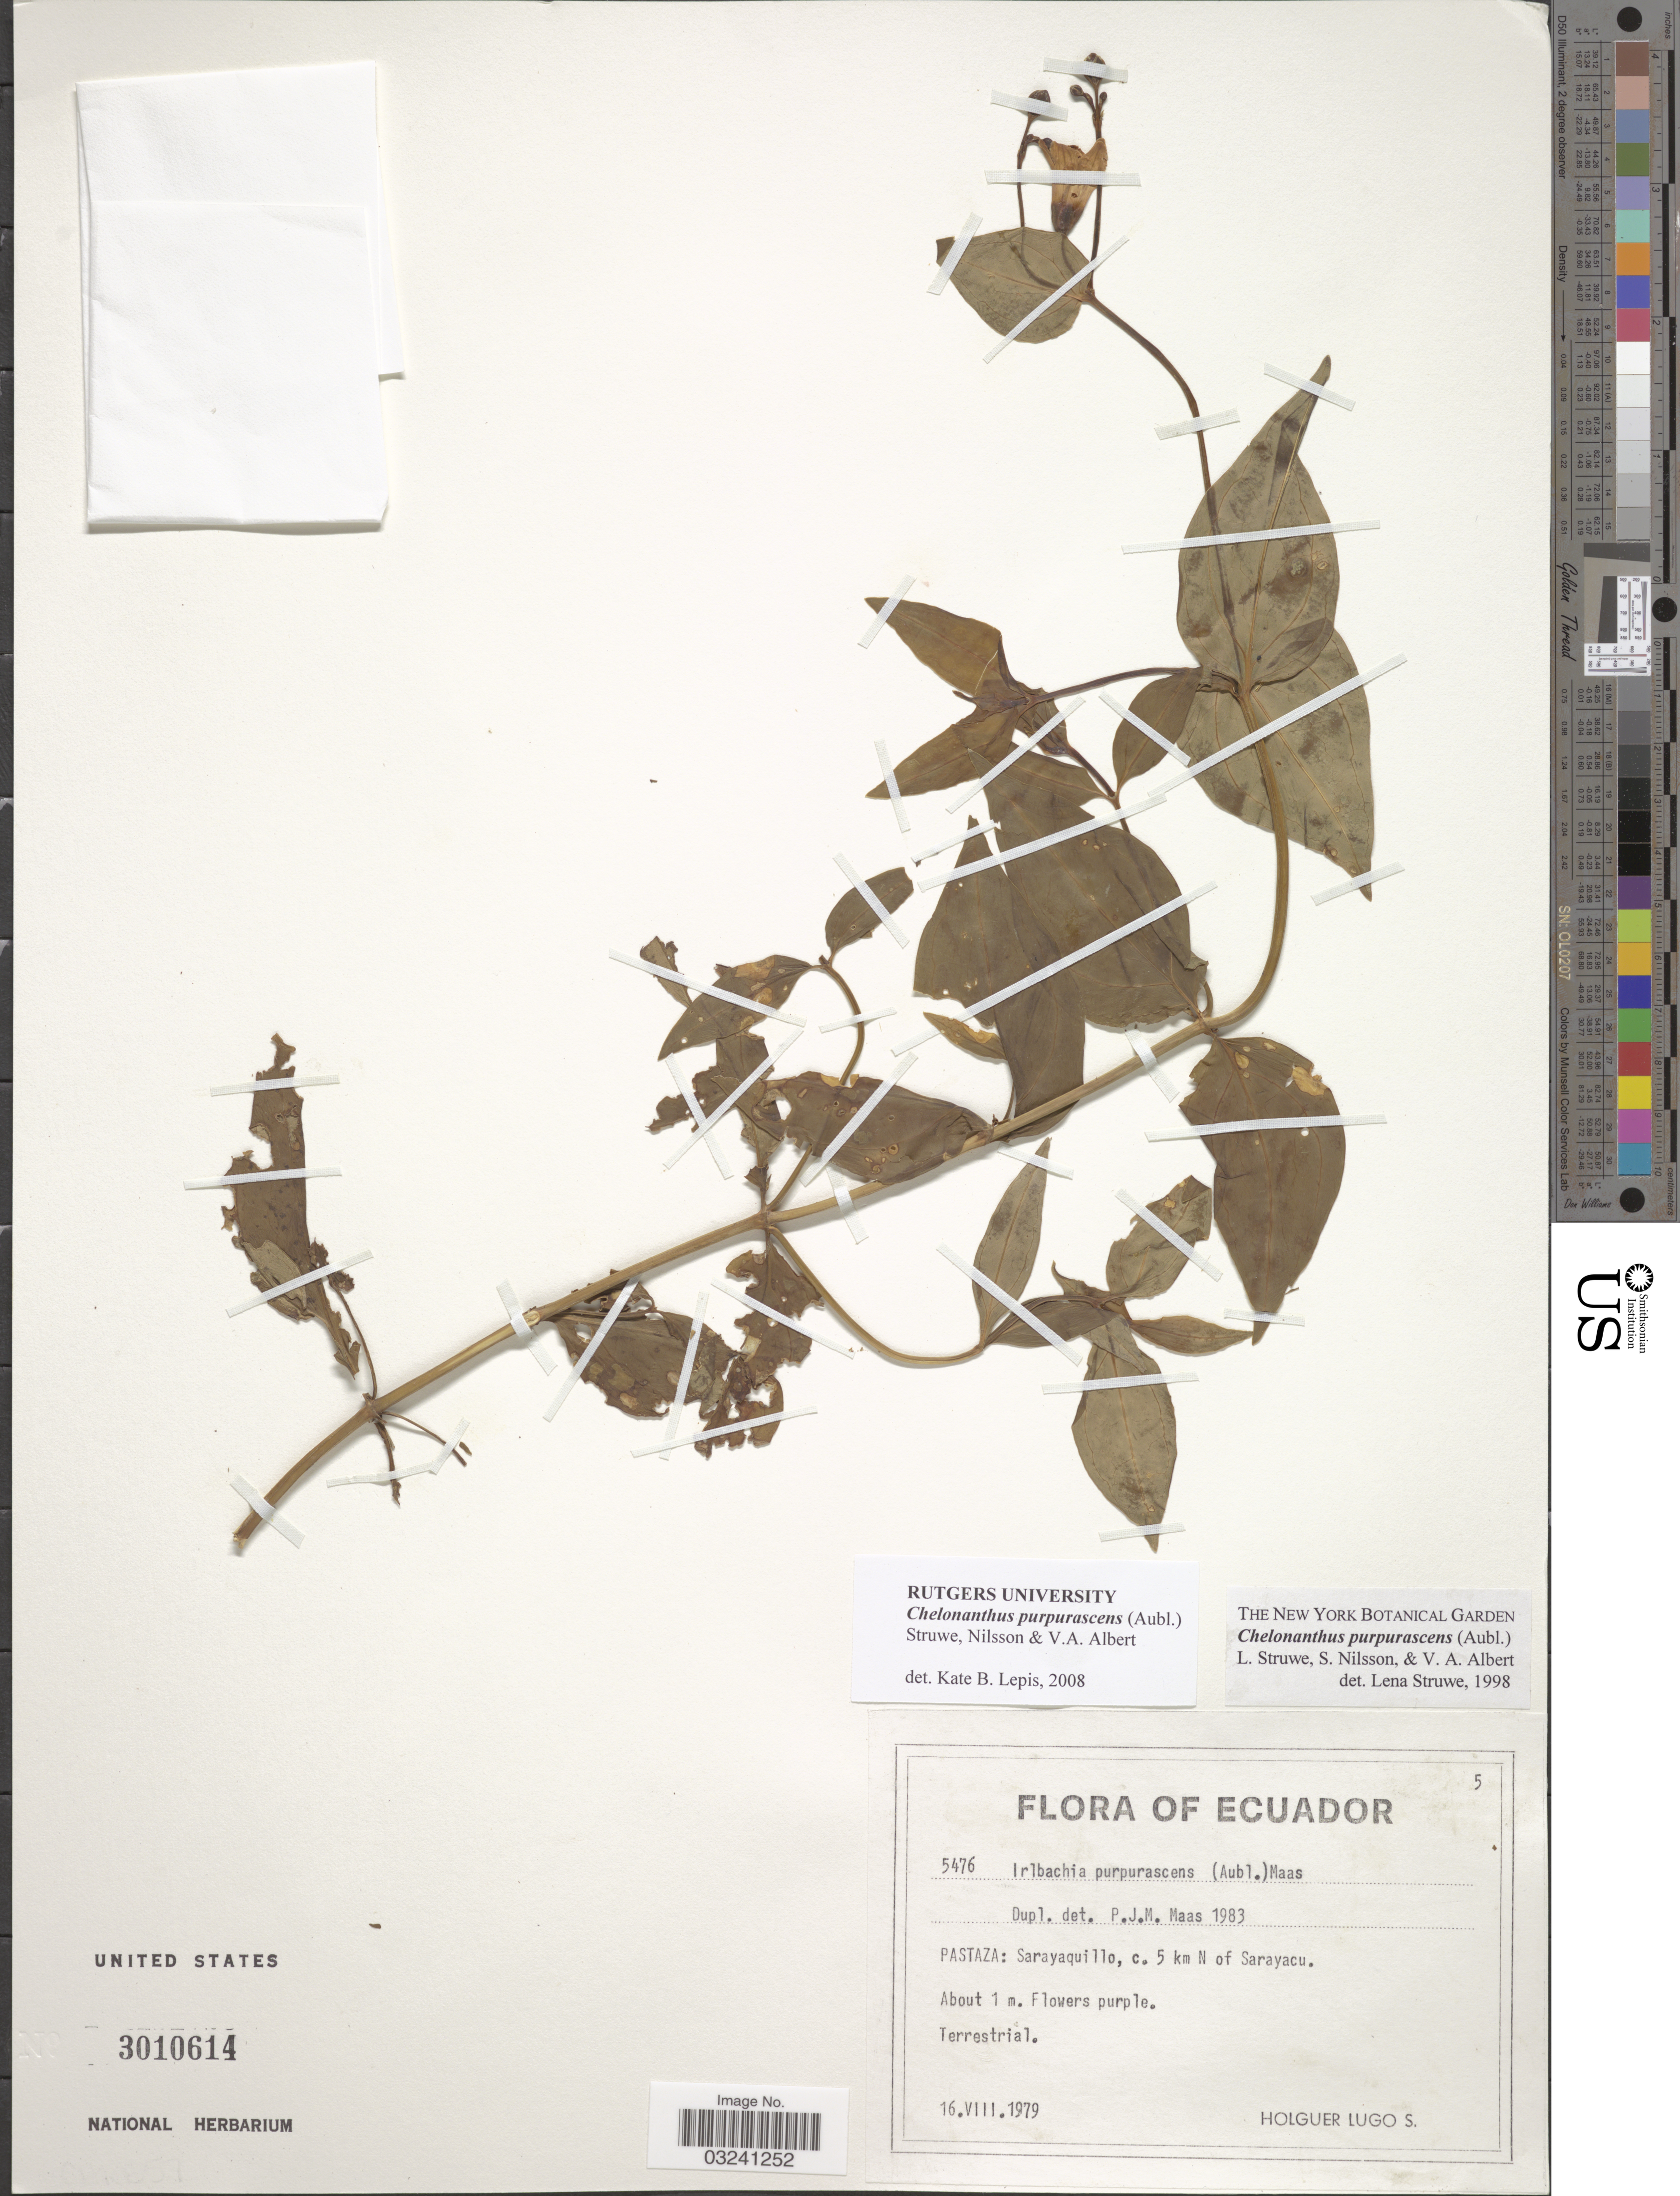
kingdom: Plantae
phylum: Tracheophyta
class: Magnoliopsida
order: Gentianales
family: Gentianaceae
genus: Chelonanthus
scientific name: Chelonanthus purpurascens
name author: (Aubl.) Struwe et al.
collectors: H. Lugo S.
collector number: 5476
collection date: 1979-08-16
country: Ecuador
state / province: Pastaza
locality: Sarayaquillo, c. 5 km N of Sarayacu.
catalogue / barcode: US 3010614